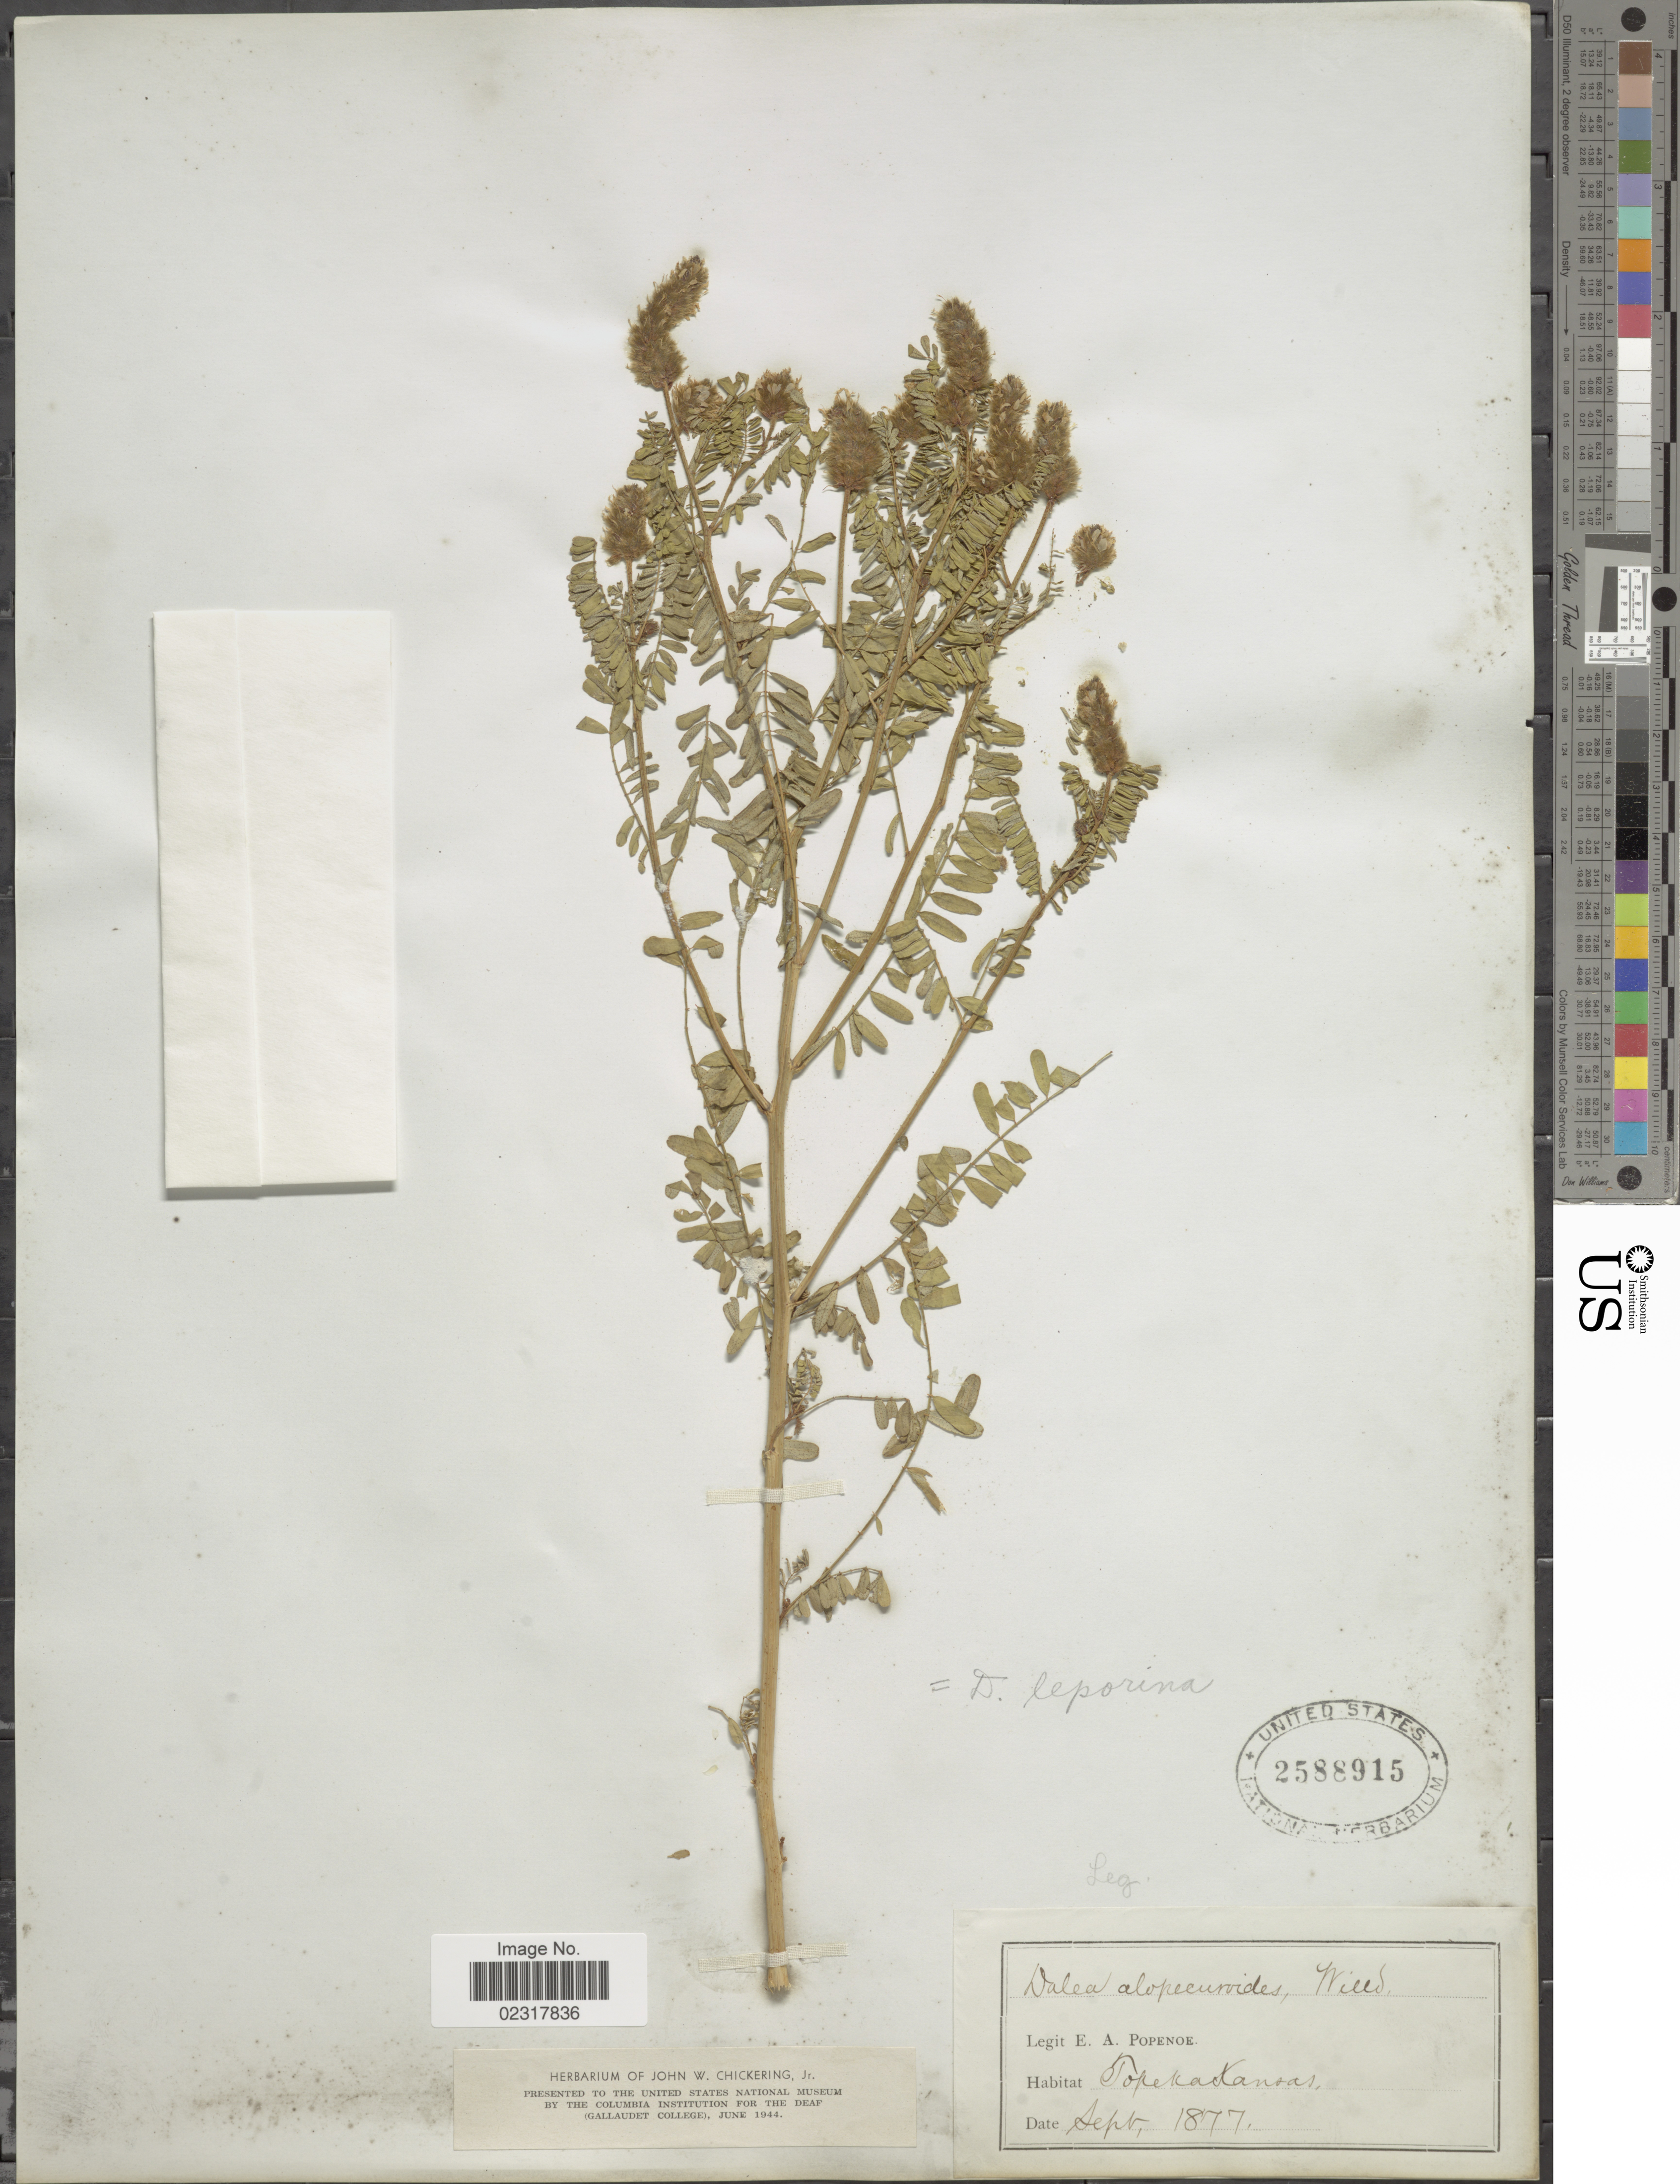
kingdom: Plantae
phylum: Tracheophyta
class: Magnoliopsida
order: Fabales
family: Fabaceae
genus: Dalea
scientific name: Dalea leporina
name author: (Aiton) Bullock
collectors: E. A. Popenoe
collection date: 1877-09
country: United States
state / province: Kansas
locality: Topeka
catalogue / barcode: US 2588915